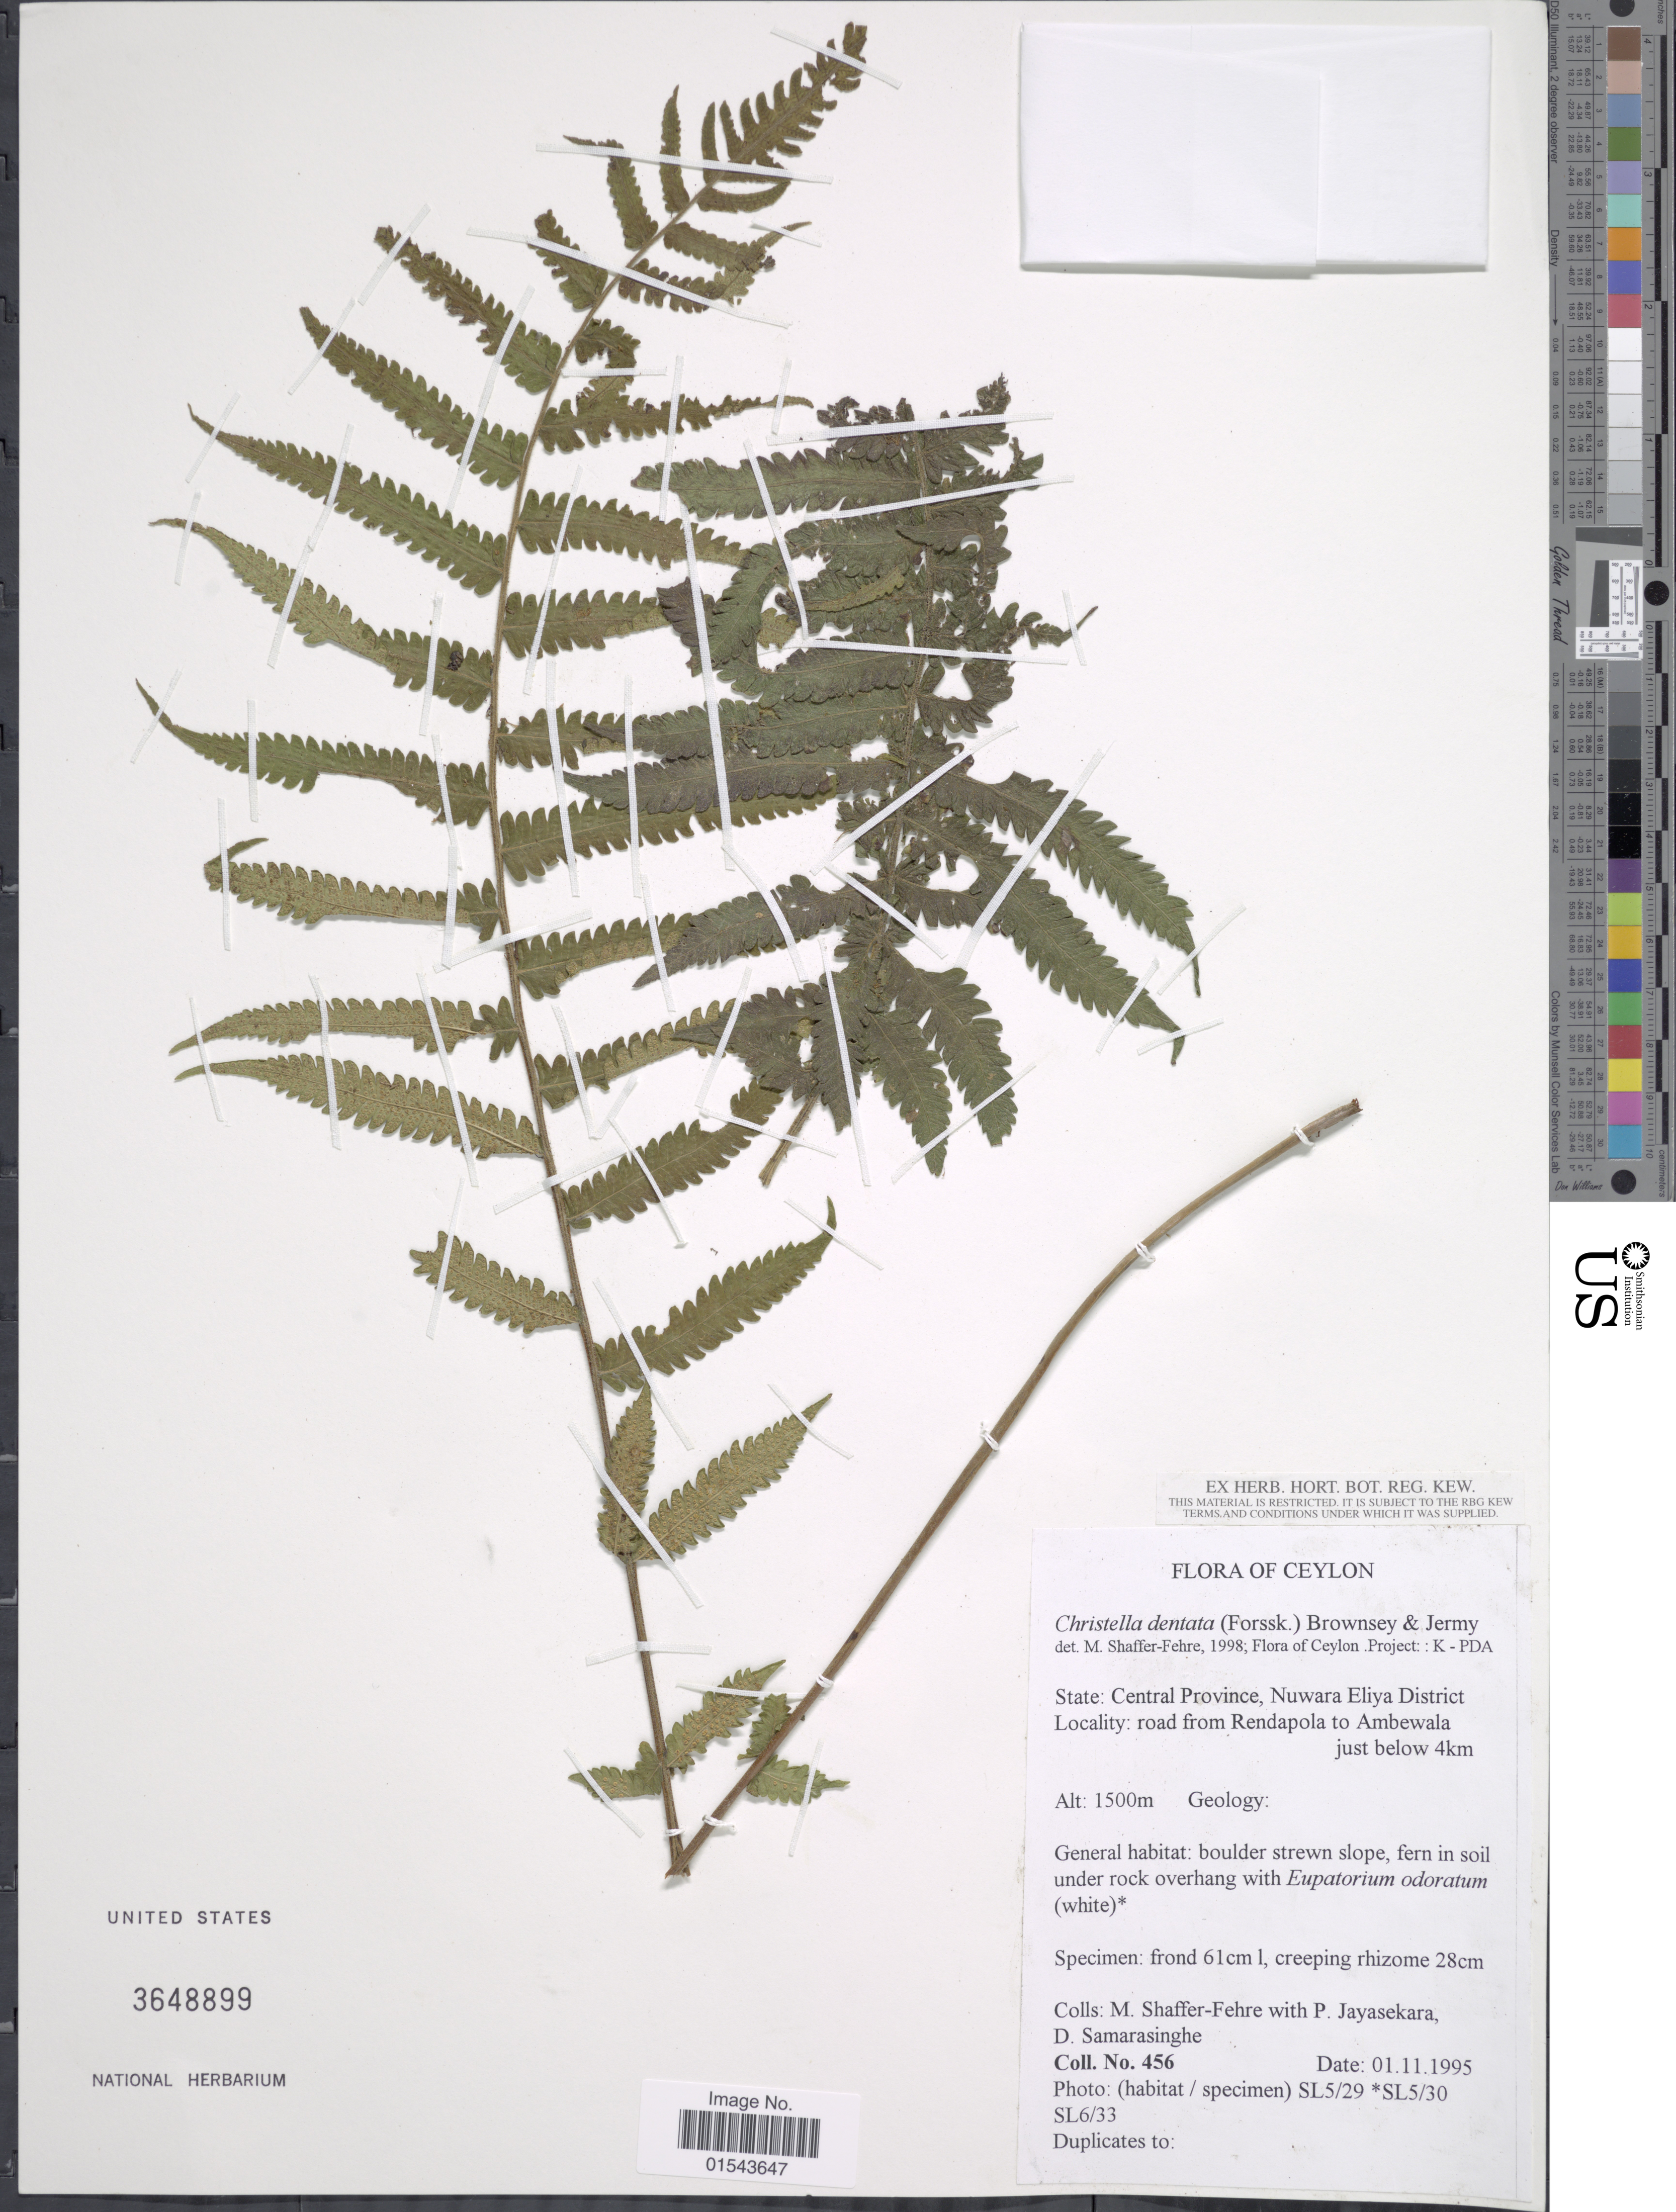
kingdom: Plantae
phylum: Tracheophyta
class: Polypodiopsida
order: Polypodiales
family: Thelypteridaceae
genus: Christella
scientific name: Christella dentata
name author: (Forssk.) Brownsey & Jermy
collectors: M. Shaffer-Fehre, P. Jayasekera & D. Samarasinghe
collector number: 456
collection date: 1995-11-01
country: Sri Lanka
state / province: Central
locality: Ceylon. Central Province, Nuwara Eliya District. road from Rendalpola to Ambewala just below 4 km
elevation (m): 1500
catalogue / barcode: US 3648899